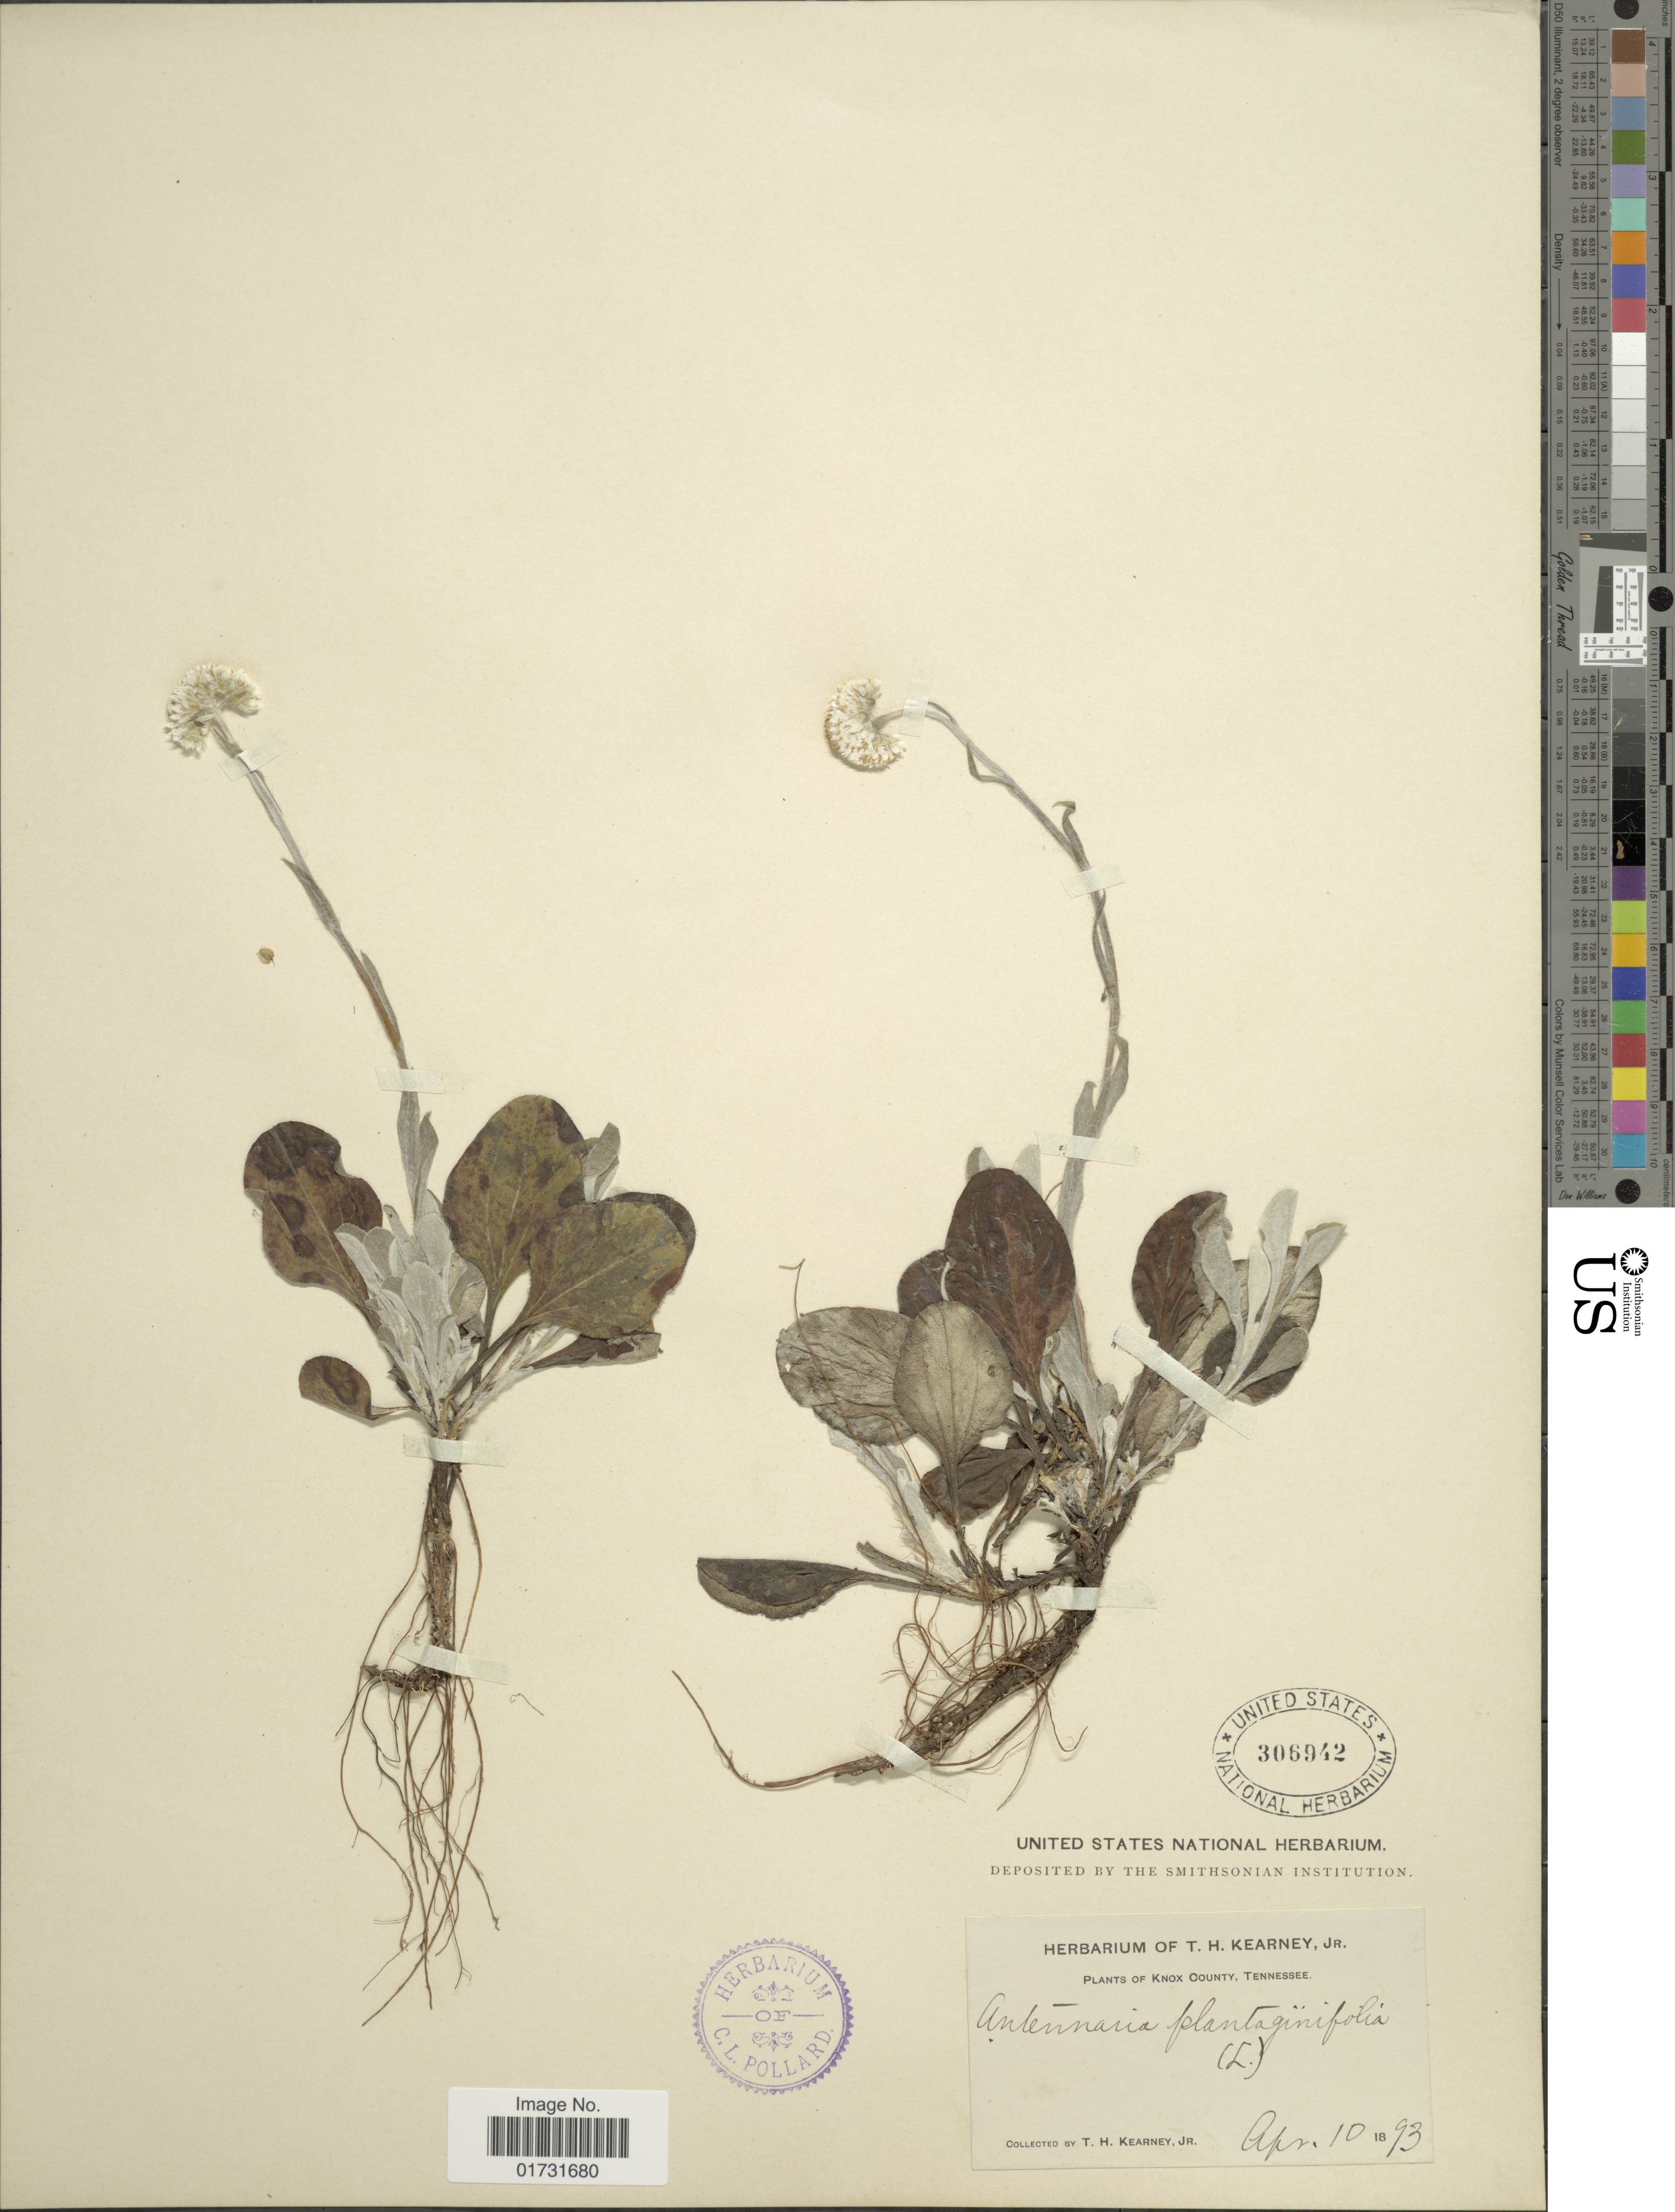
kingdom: Plantae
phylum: Tracheophyta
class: Magnoliopsida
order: Asterales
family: Asteraceae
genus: Antennaria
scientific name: Antennaria nemoralis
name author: Greene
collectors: T. H. Kearney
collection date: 1893-04-10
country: United States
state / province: Tennessee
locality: Knox County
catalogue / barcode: US 306942